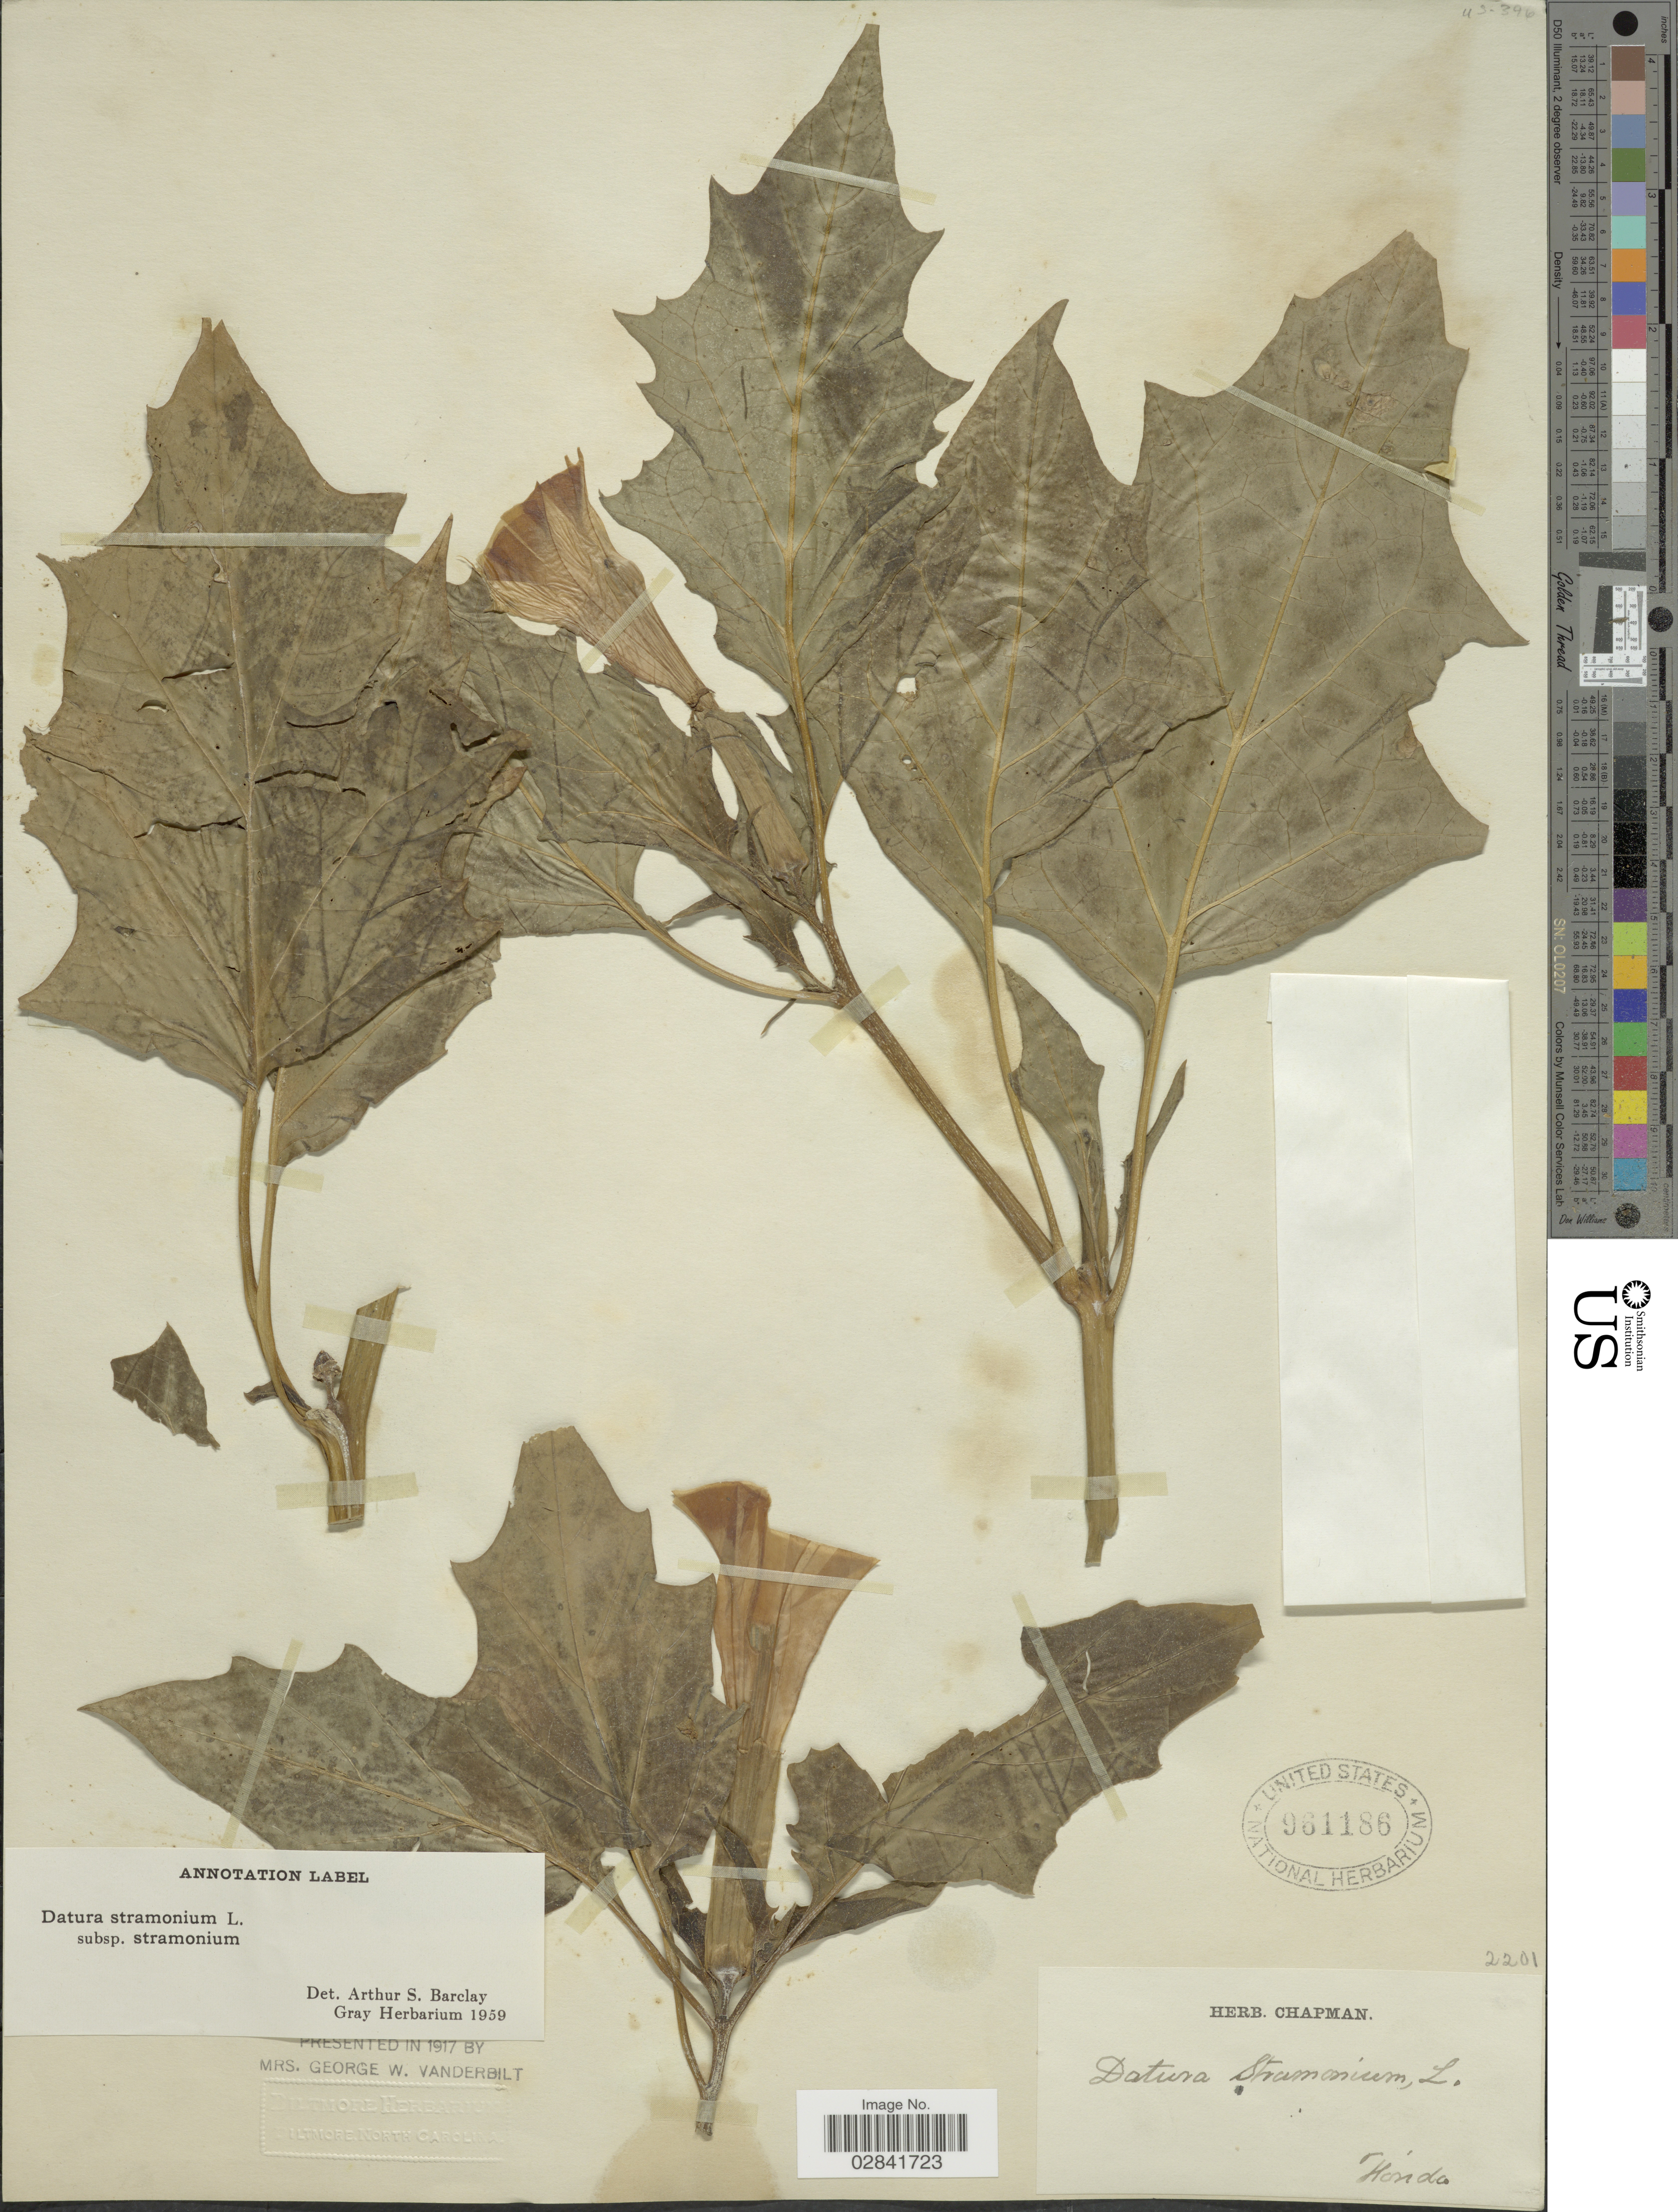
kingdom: Plantae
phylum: Tracheophyta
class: Magnoliopsida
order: Solanales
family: Solanaceae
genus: Datura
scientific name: Datura stramonium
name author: L.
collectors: ex herb. Chapman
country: United States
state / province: Florida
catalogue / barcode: US 961186